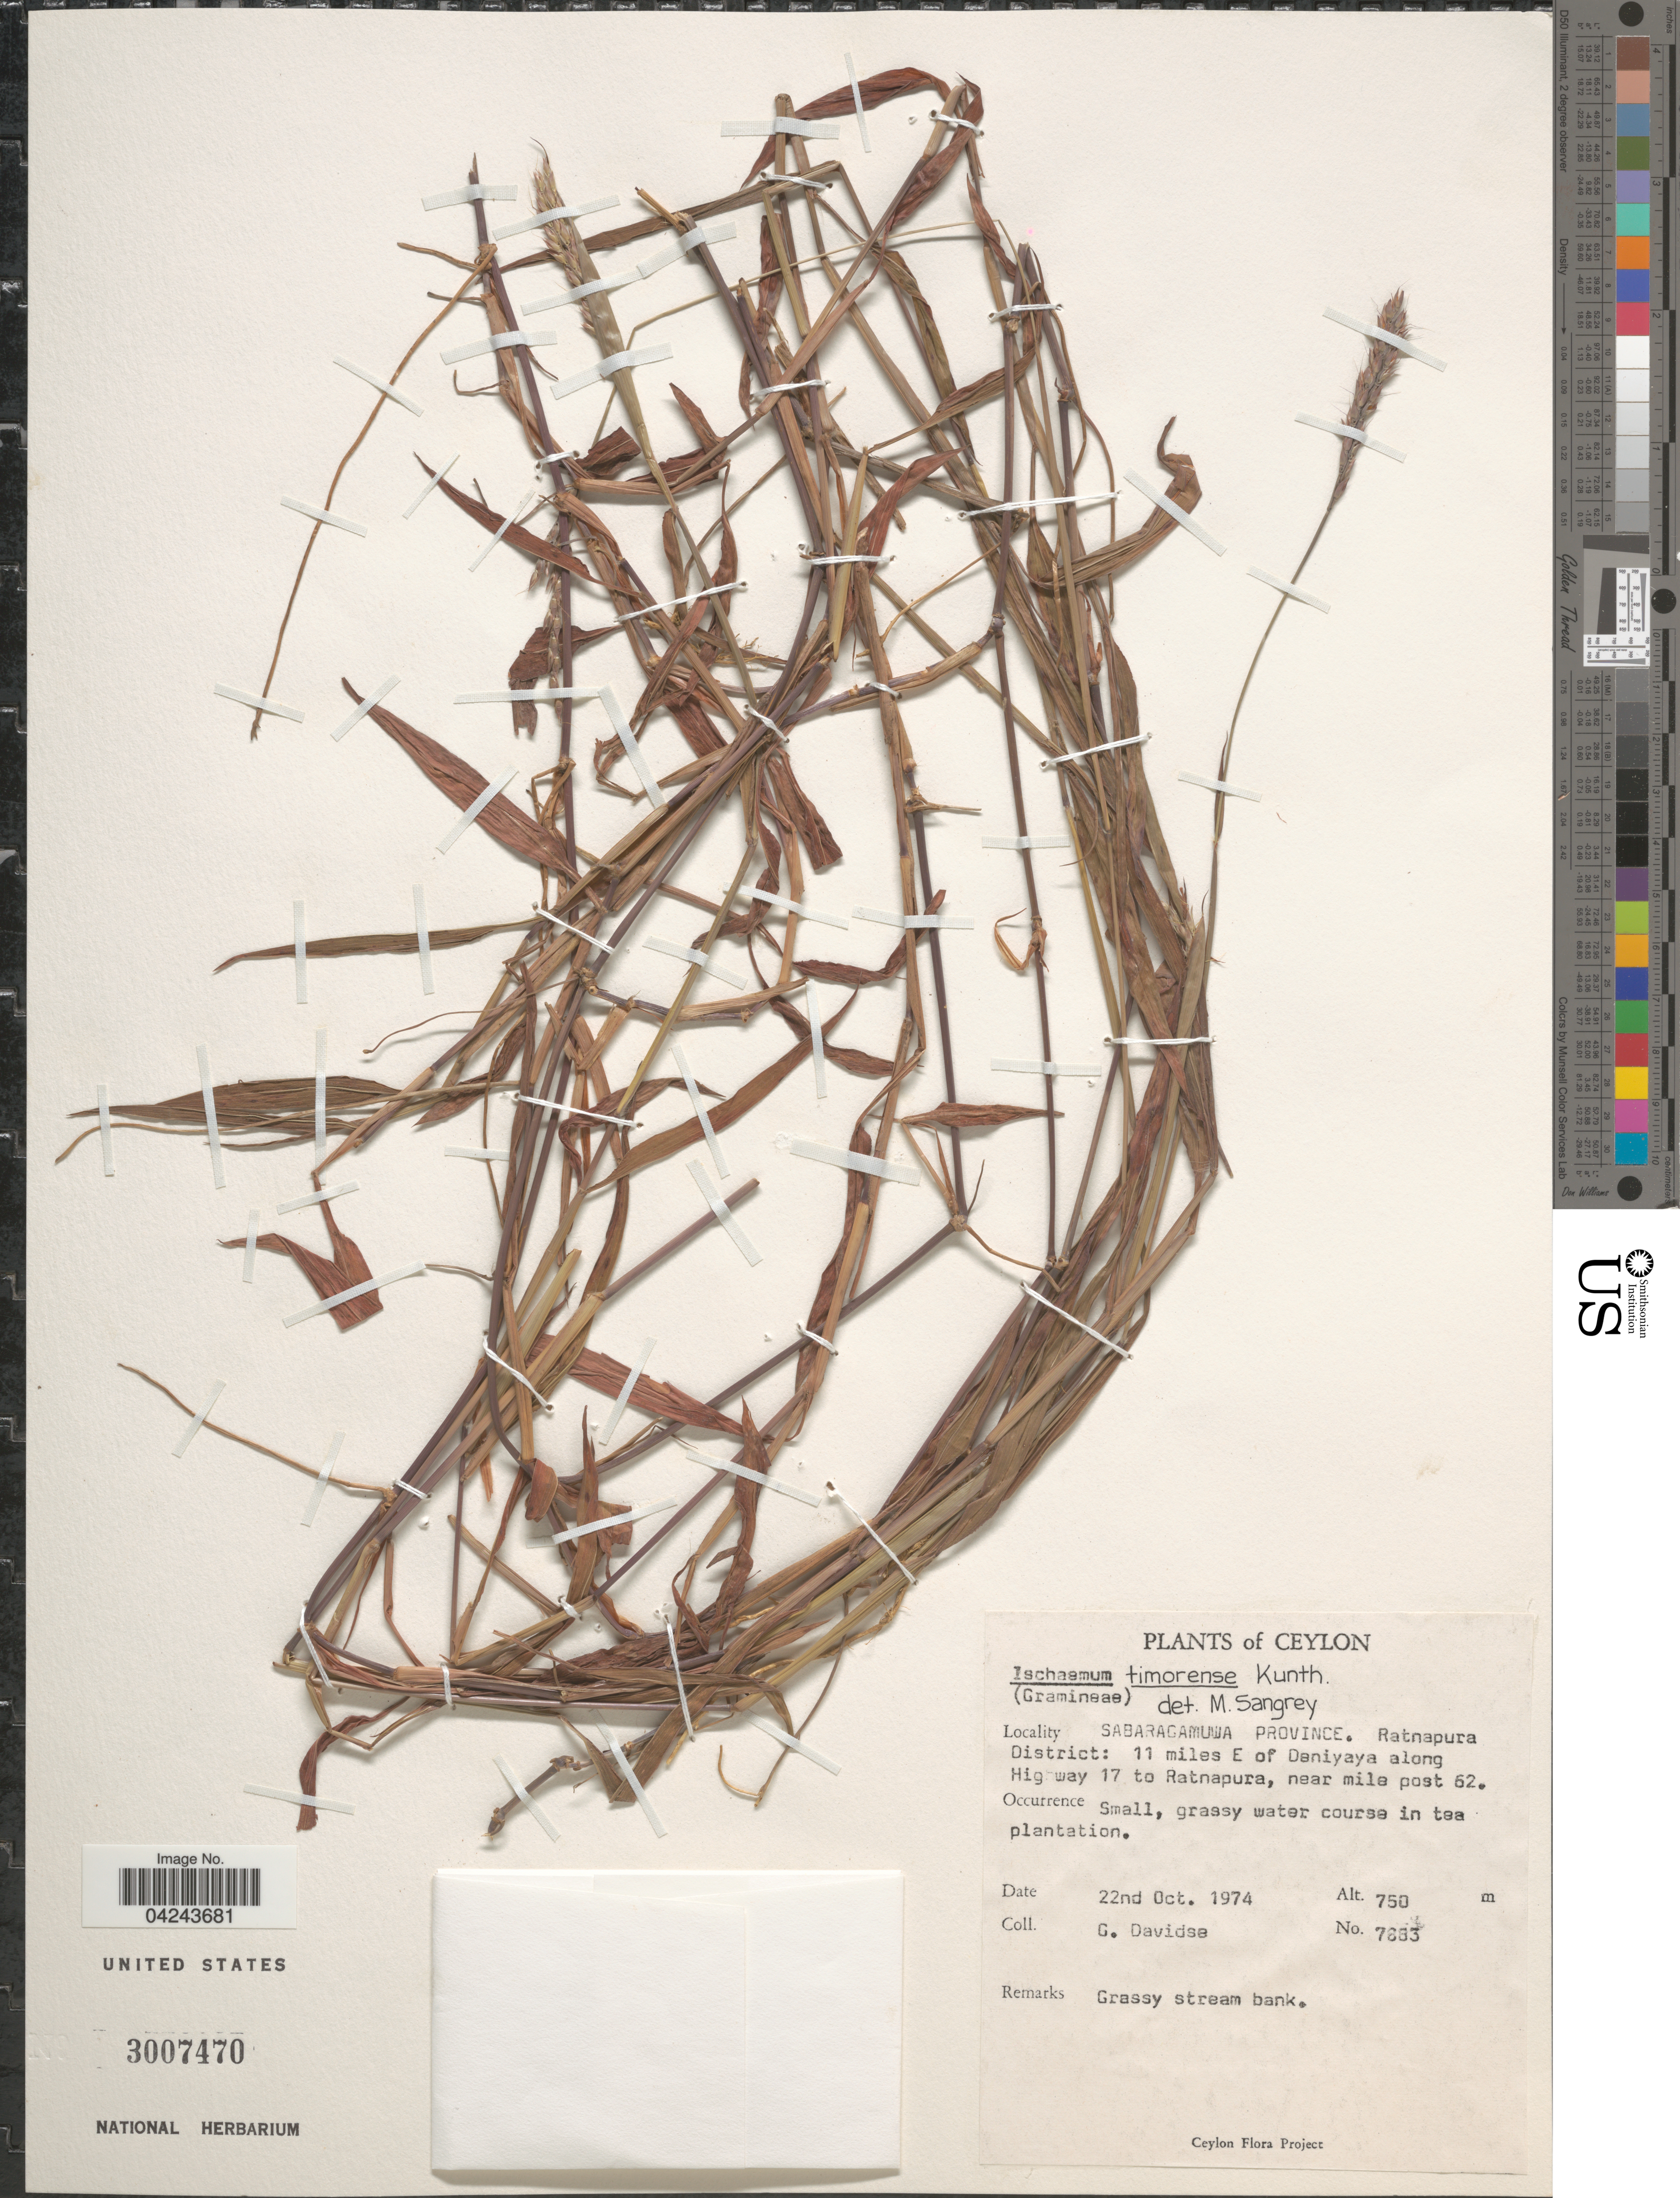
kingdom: Plantae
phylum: Tracheophyta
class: Liliopsida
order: Poales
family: Poaceae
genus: Ischaemum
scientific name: Ischaemum timorense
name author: Kunth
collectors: G. Davidse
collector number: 7683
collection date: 1974-10-22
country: Sri Lanka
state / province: Sabaragamuwa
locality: Ceylon. Ratnapura District: 11 miles E of Daniyaya along Highway 17 to Ratnapura, near post 62.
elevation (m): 750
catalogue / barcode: US 3007470